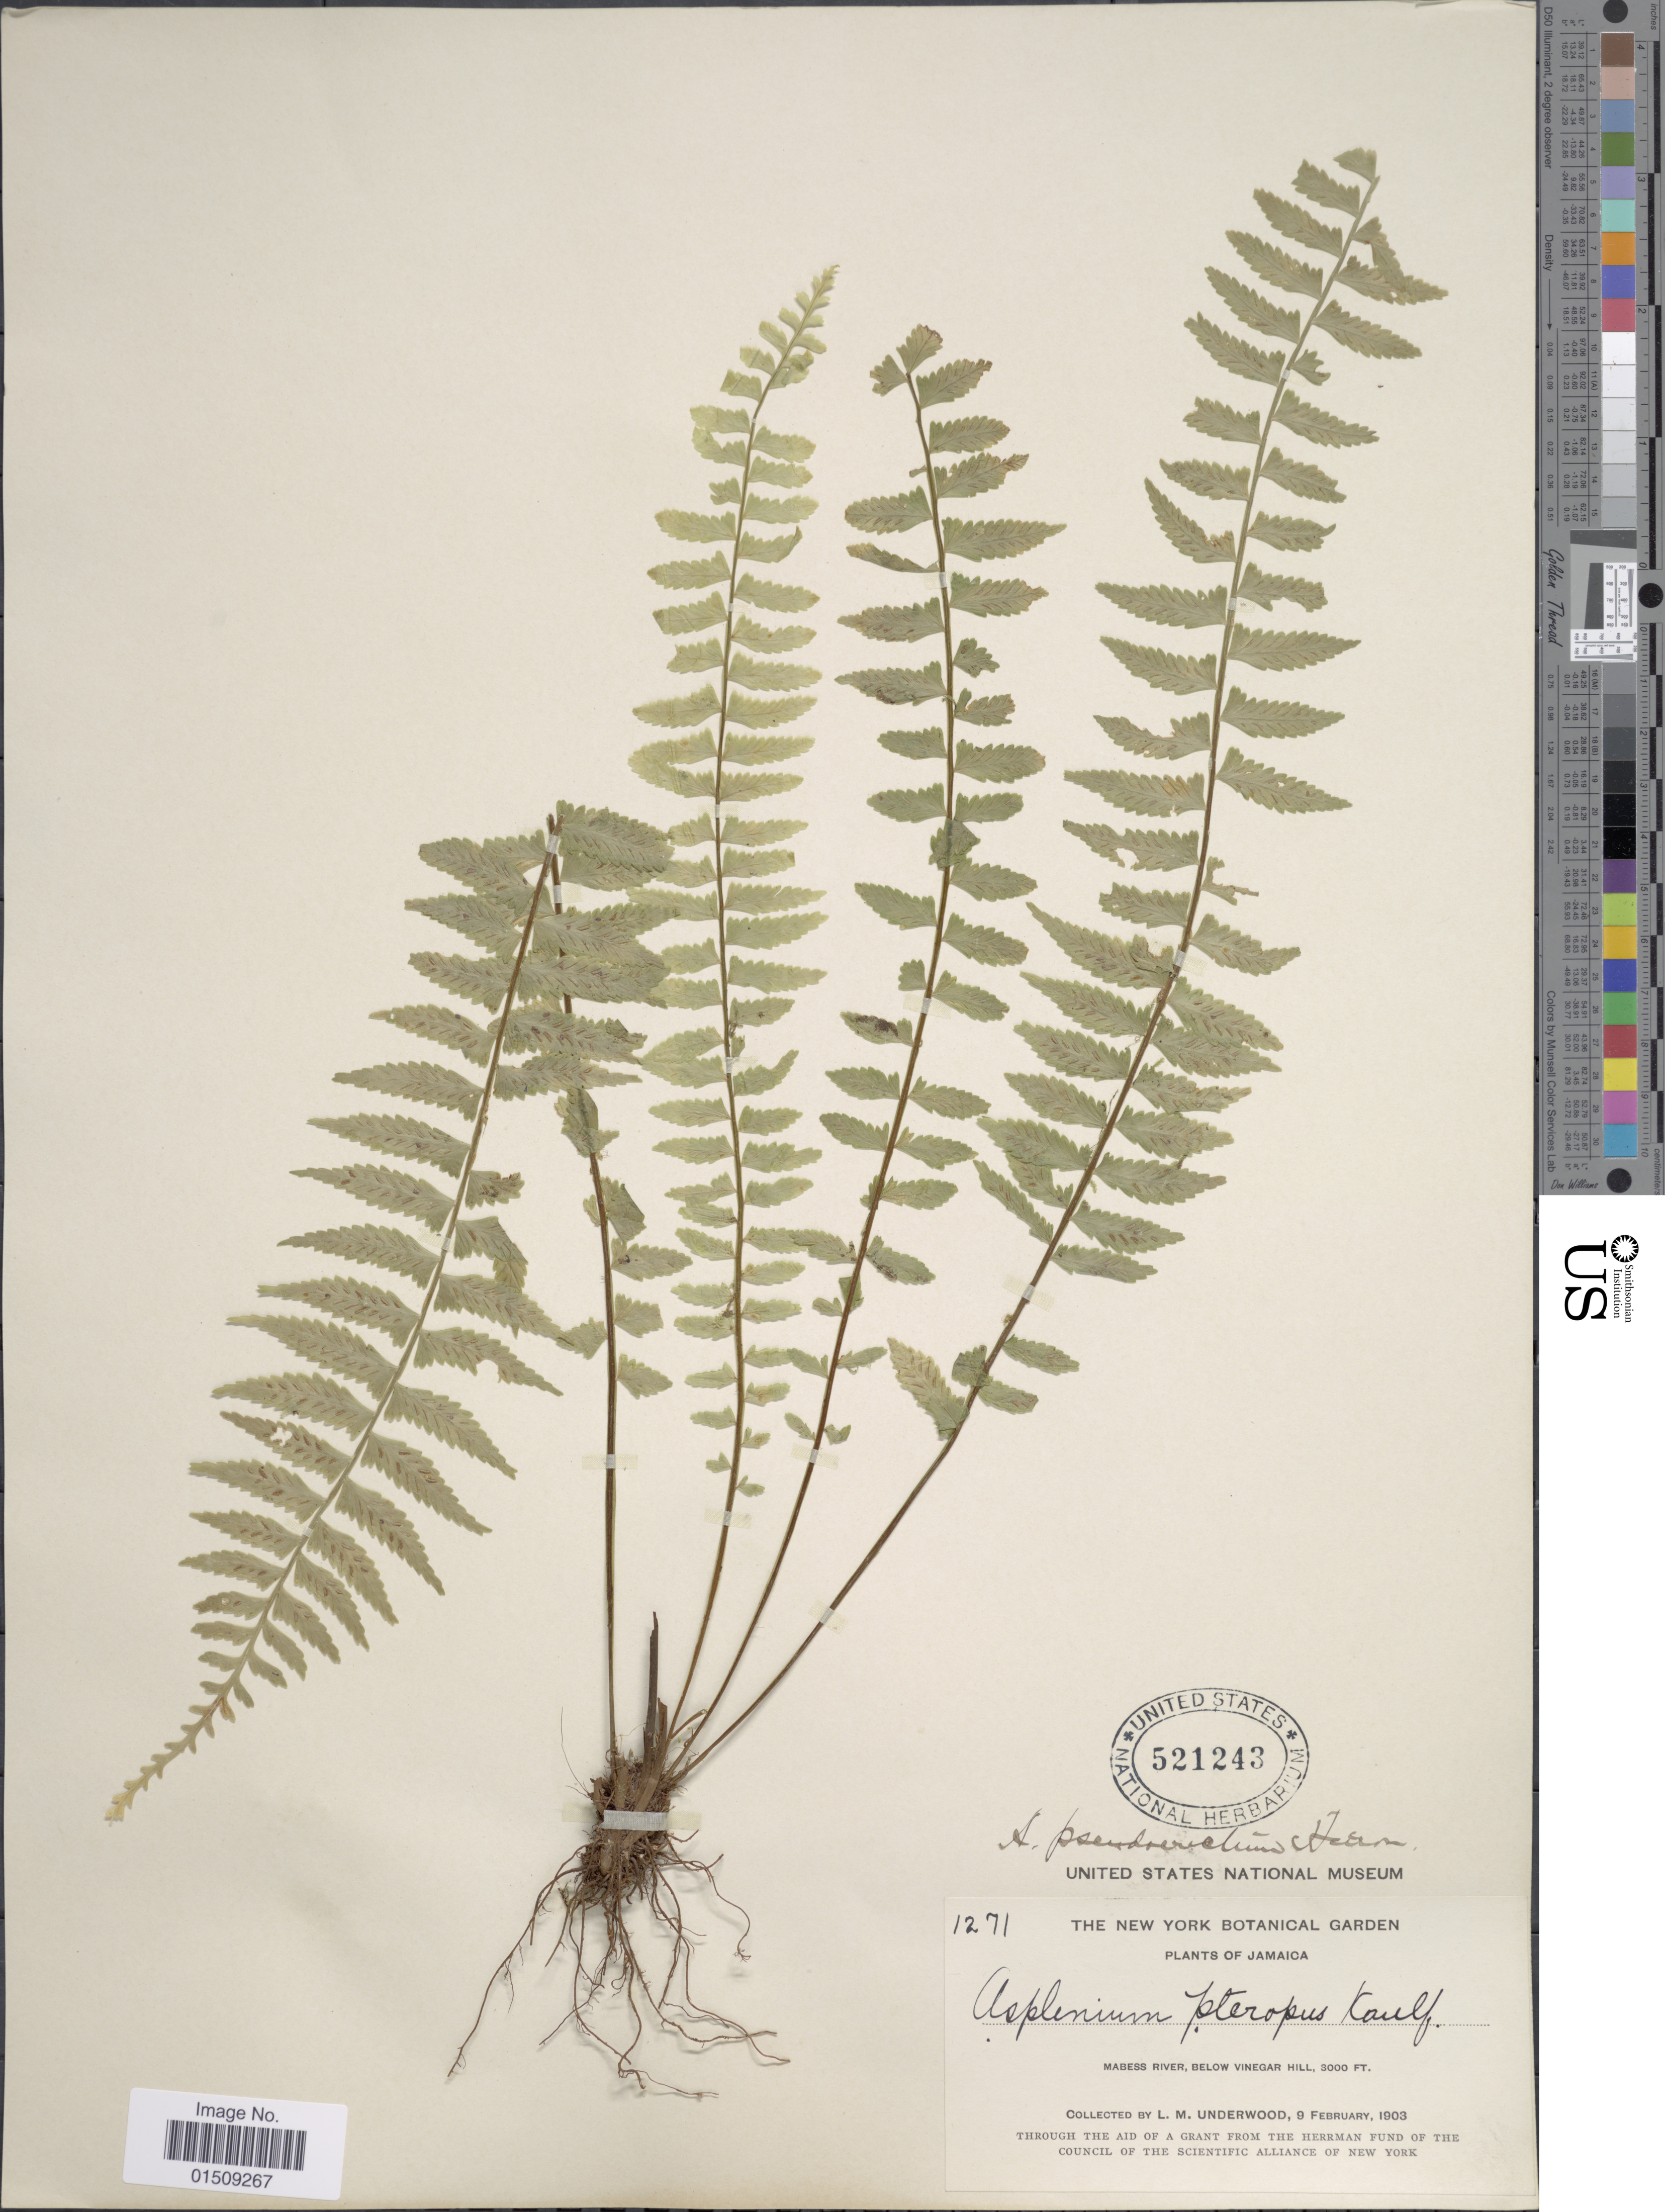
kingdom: Plantae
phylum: Tracheophyta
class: Polypodiopsida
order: Polypodiales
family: Aspleniaceae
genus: Asplenium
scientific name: Asplenium pteropus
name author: Kaulf.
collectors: L. M. Underwood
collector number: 1271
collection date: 1903-02-09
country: Jamaica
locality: Mabess River, below Vinegar Hill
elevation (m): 914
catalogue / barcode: US 521243